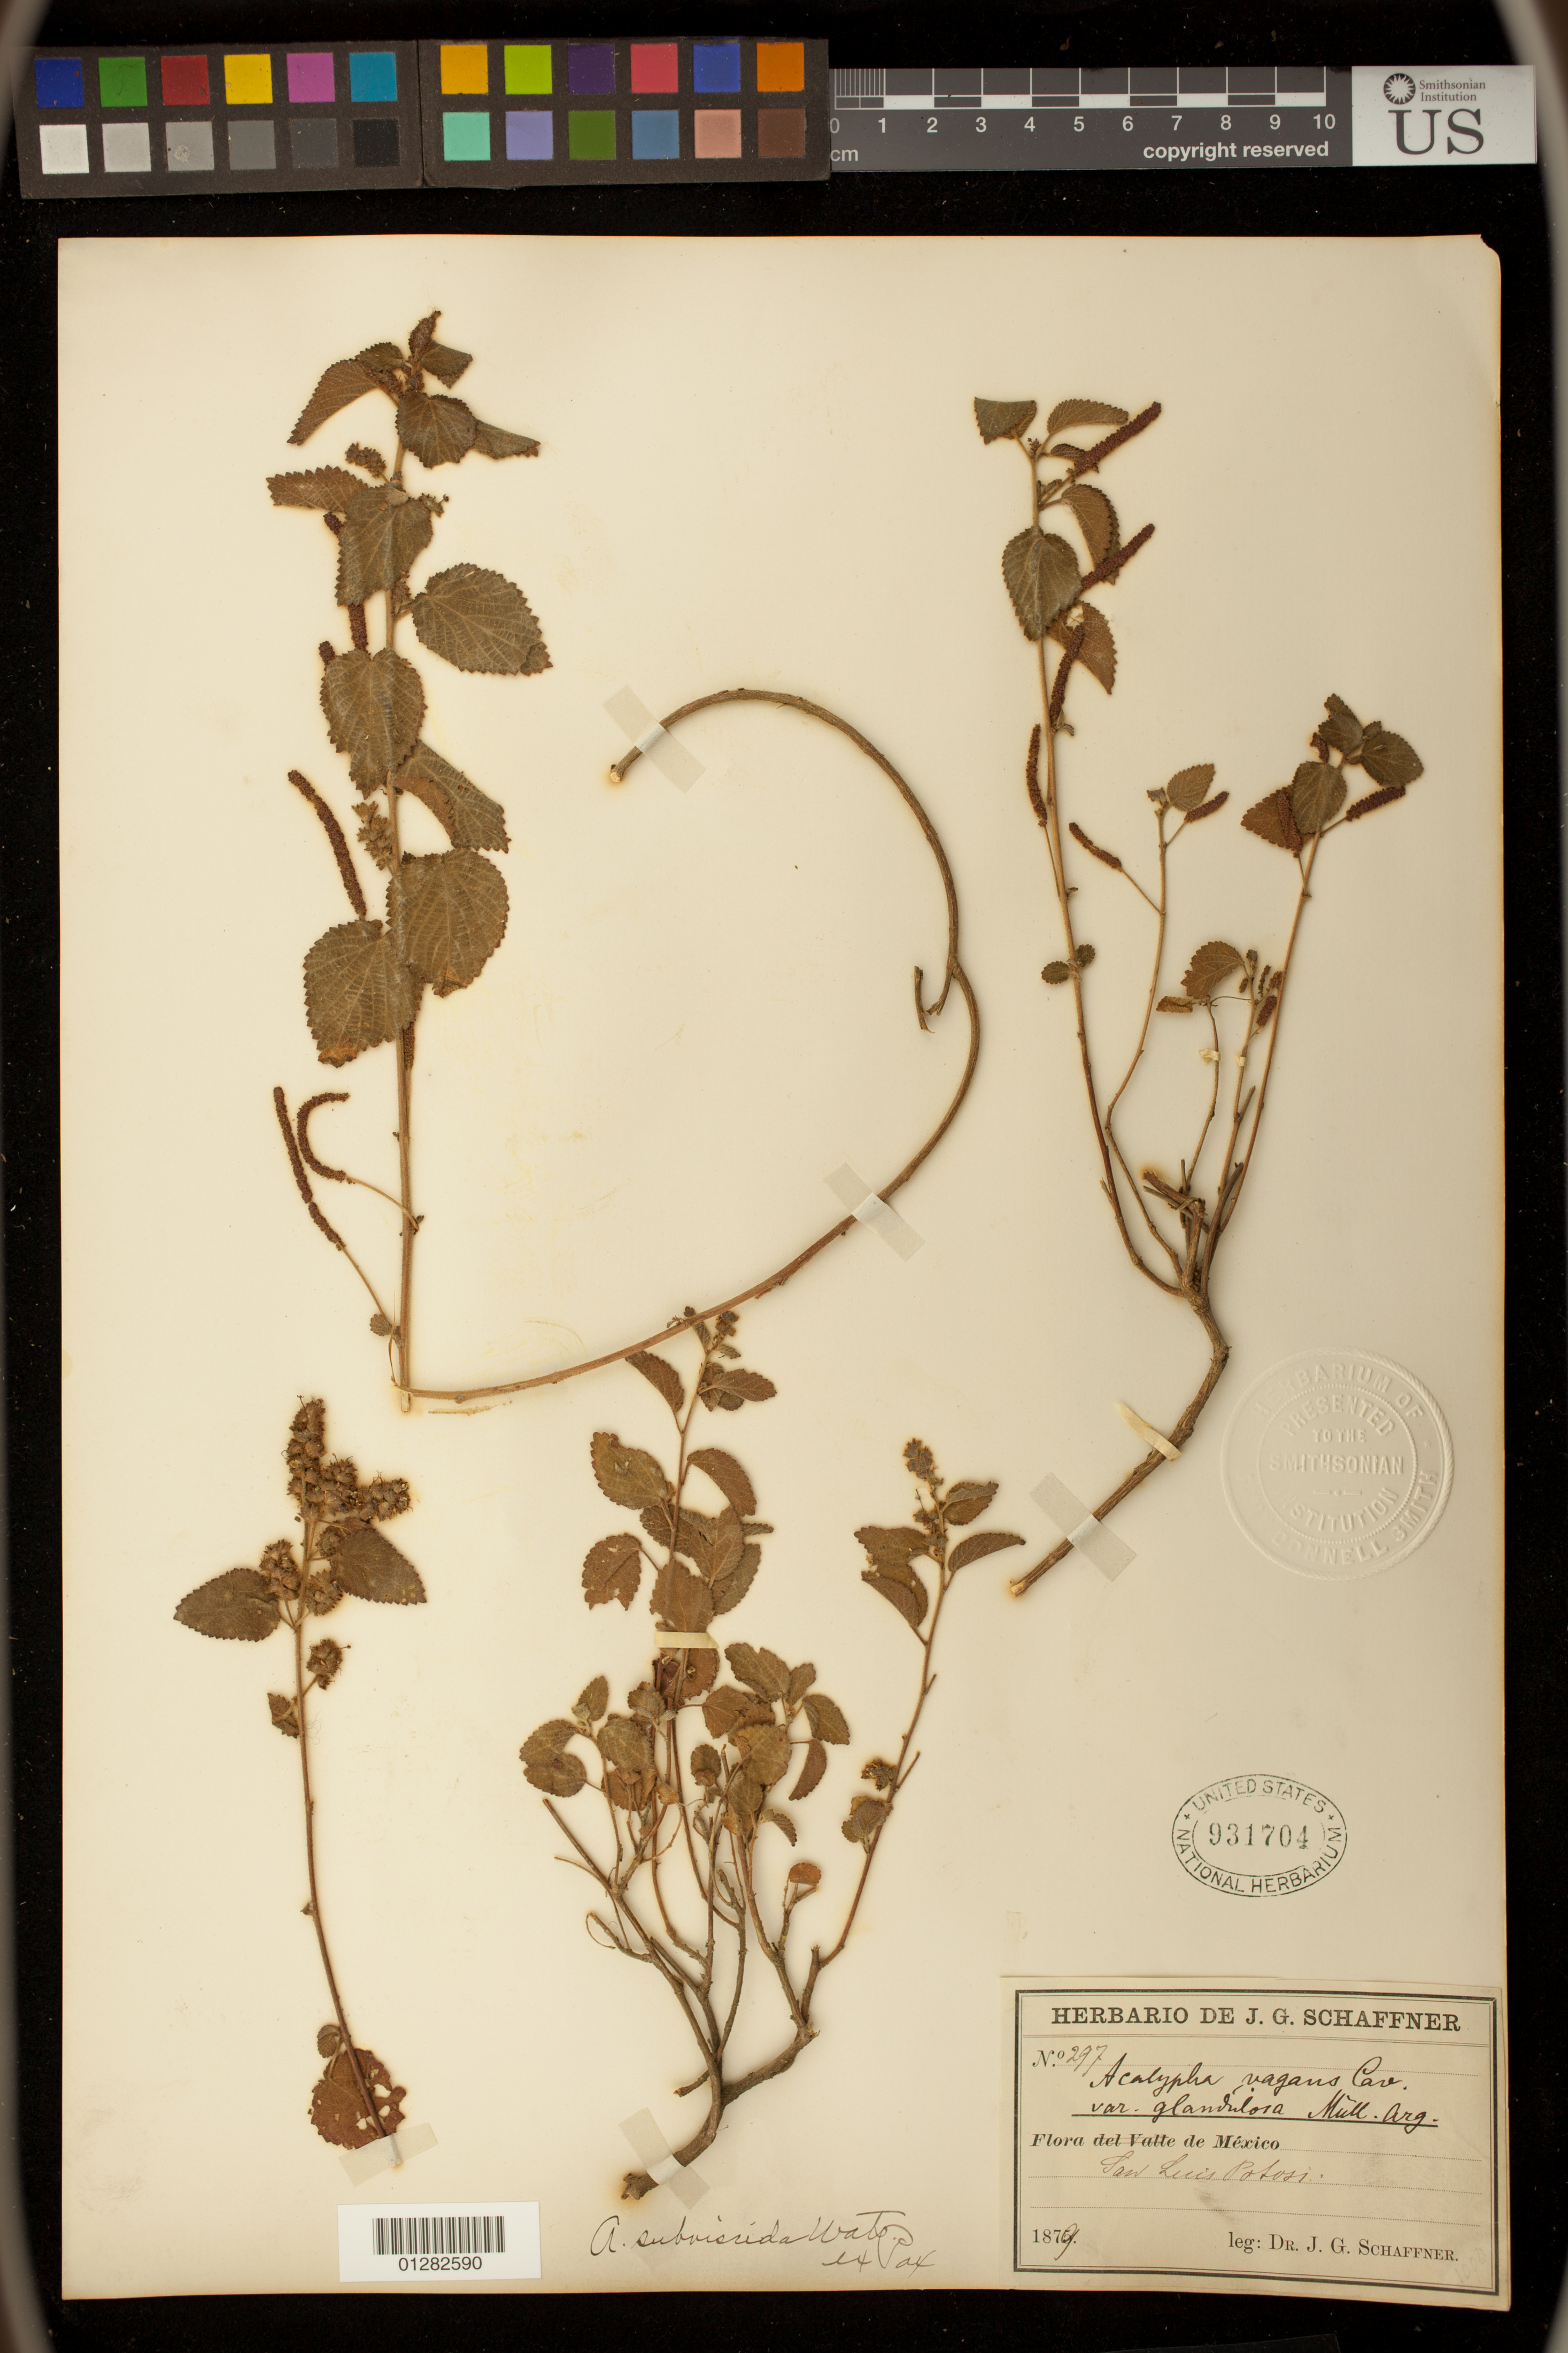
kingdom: Plantae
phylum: Tracheophyta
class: Magnoliopsida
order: Malpighiales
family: Euphorbiaceae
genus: Acalypha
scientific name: Acalypha subviscida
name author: S. Watson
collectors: C. A. Purpus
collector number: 297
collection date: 1879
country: Mexico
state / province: San Luis Potosi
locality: San Luis Potosi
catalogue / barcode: US 931704